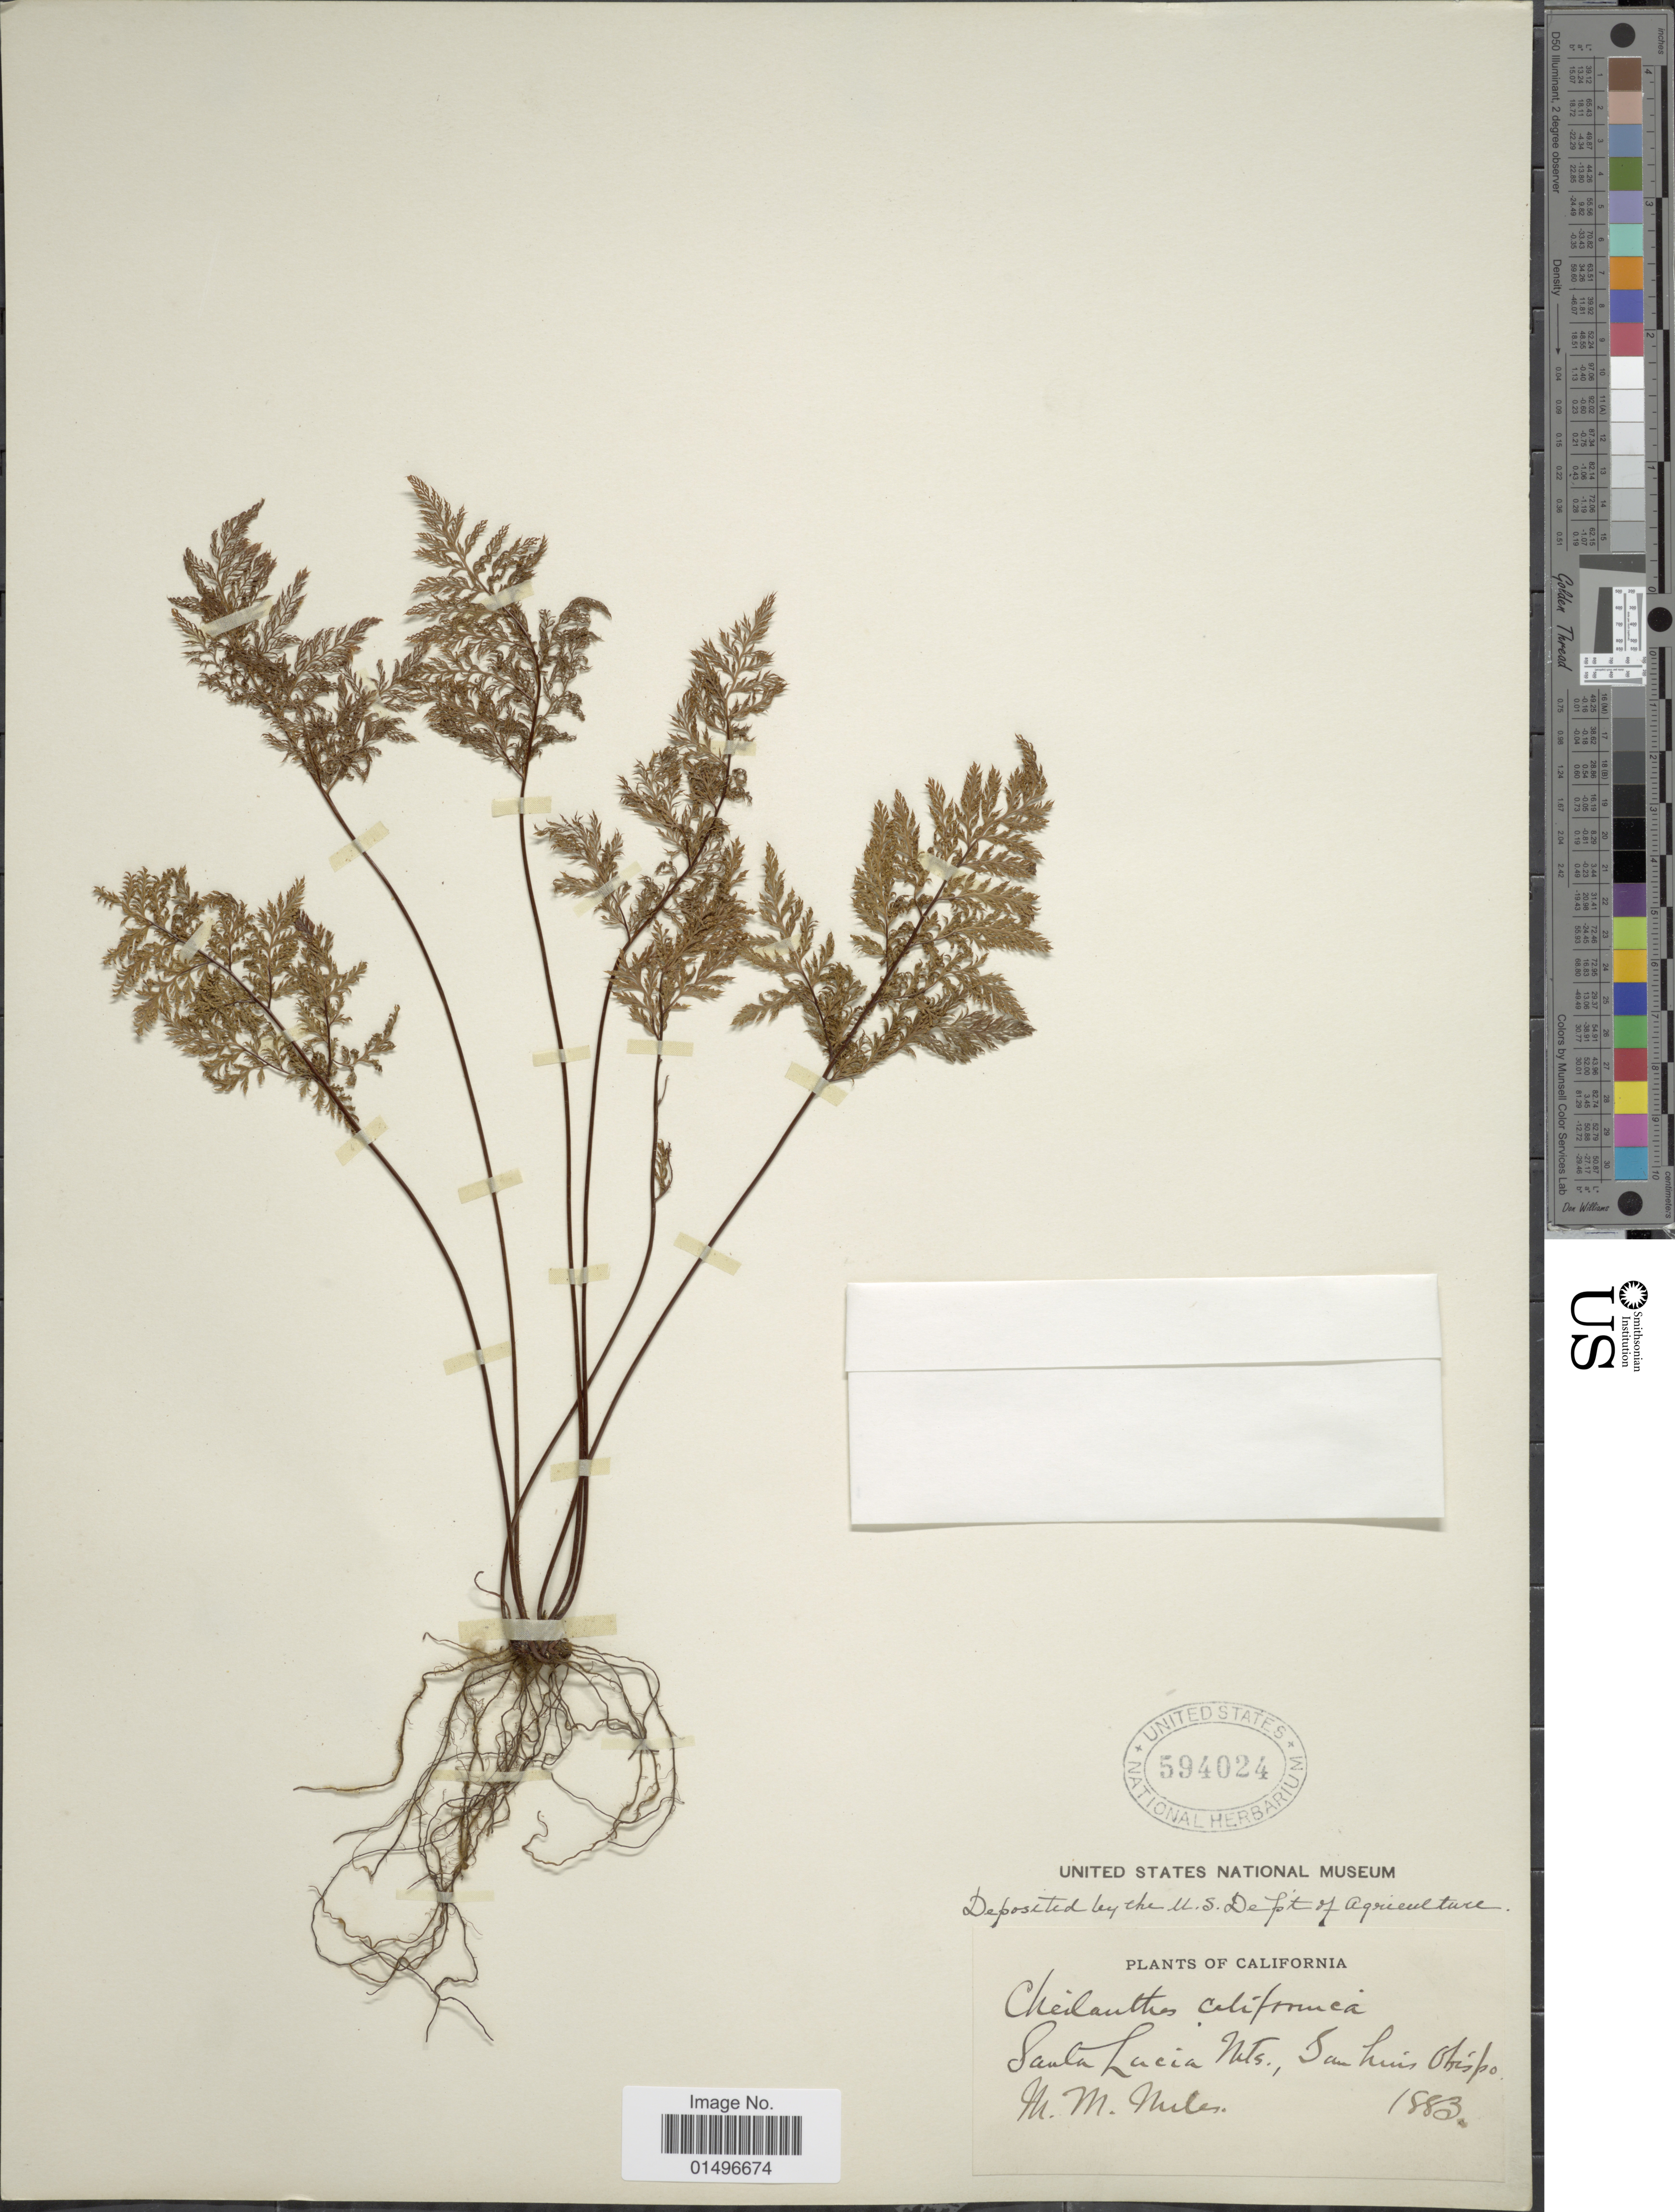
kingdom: Plantae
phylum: Tracheophyta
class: Polypodiopsida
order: Polypodiales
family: Pteridaceae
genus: Aspidotis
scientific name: Aspidotis californica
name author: (Hook.) Nutt. ex Copel.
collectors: M. Miles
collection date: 1883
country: United States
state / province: California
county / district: San Luis Obispo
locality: Santa Lucia Mts, San Luis Obispo.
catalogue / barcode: US 594024